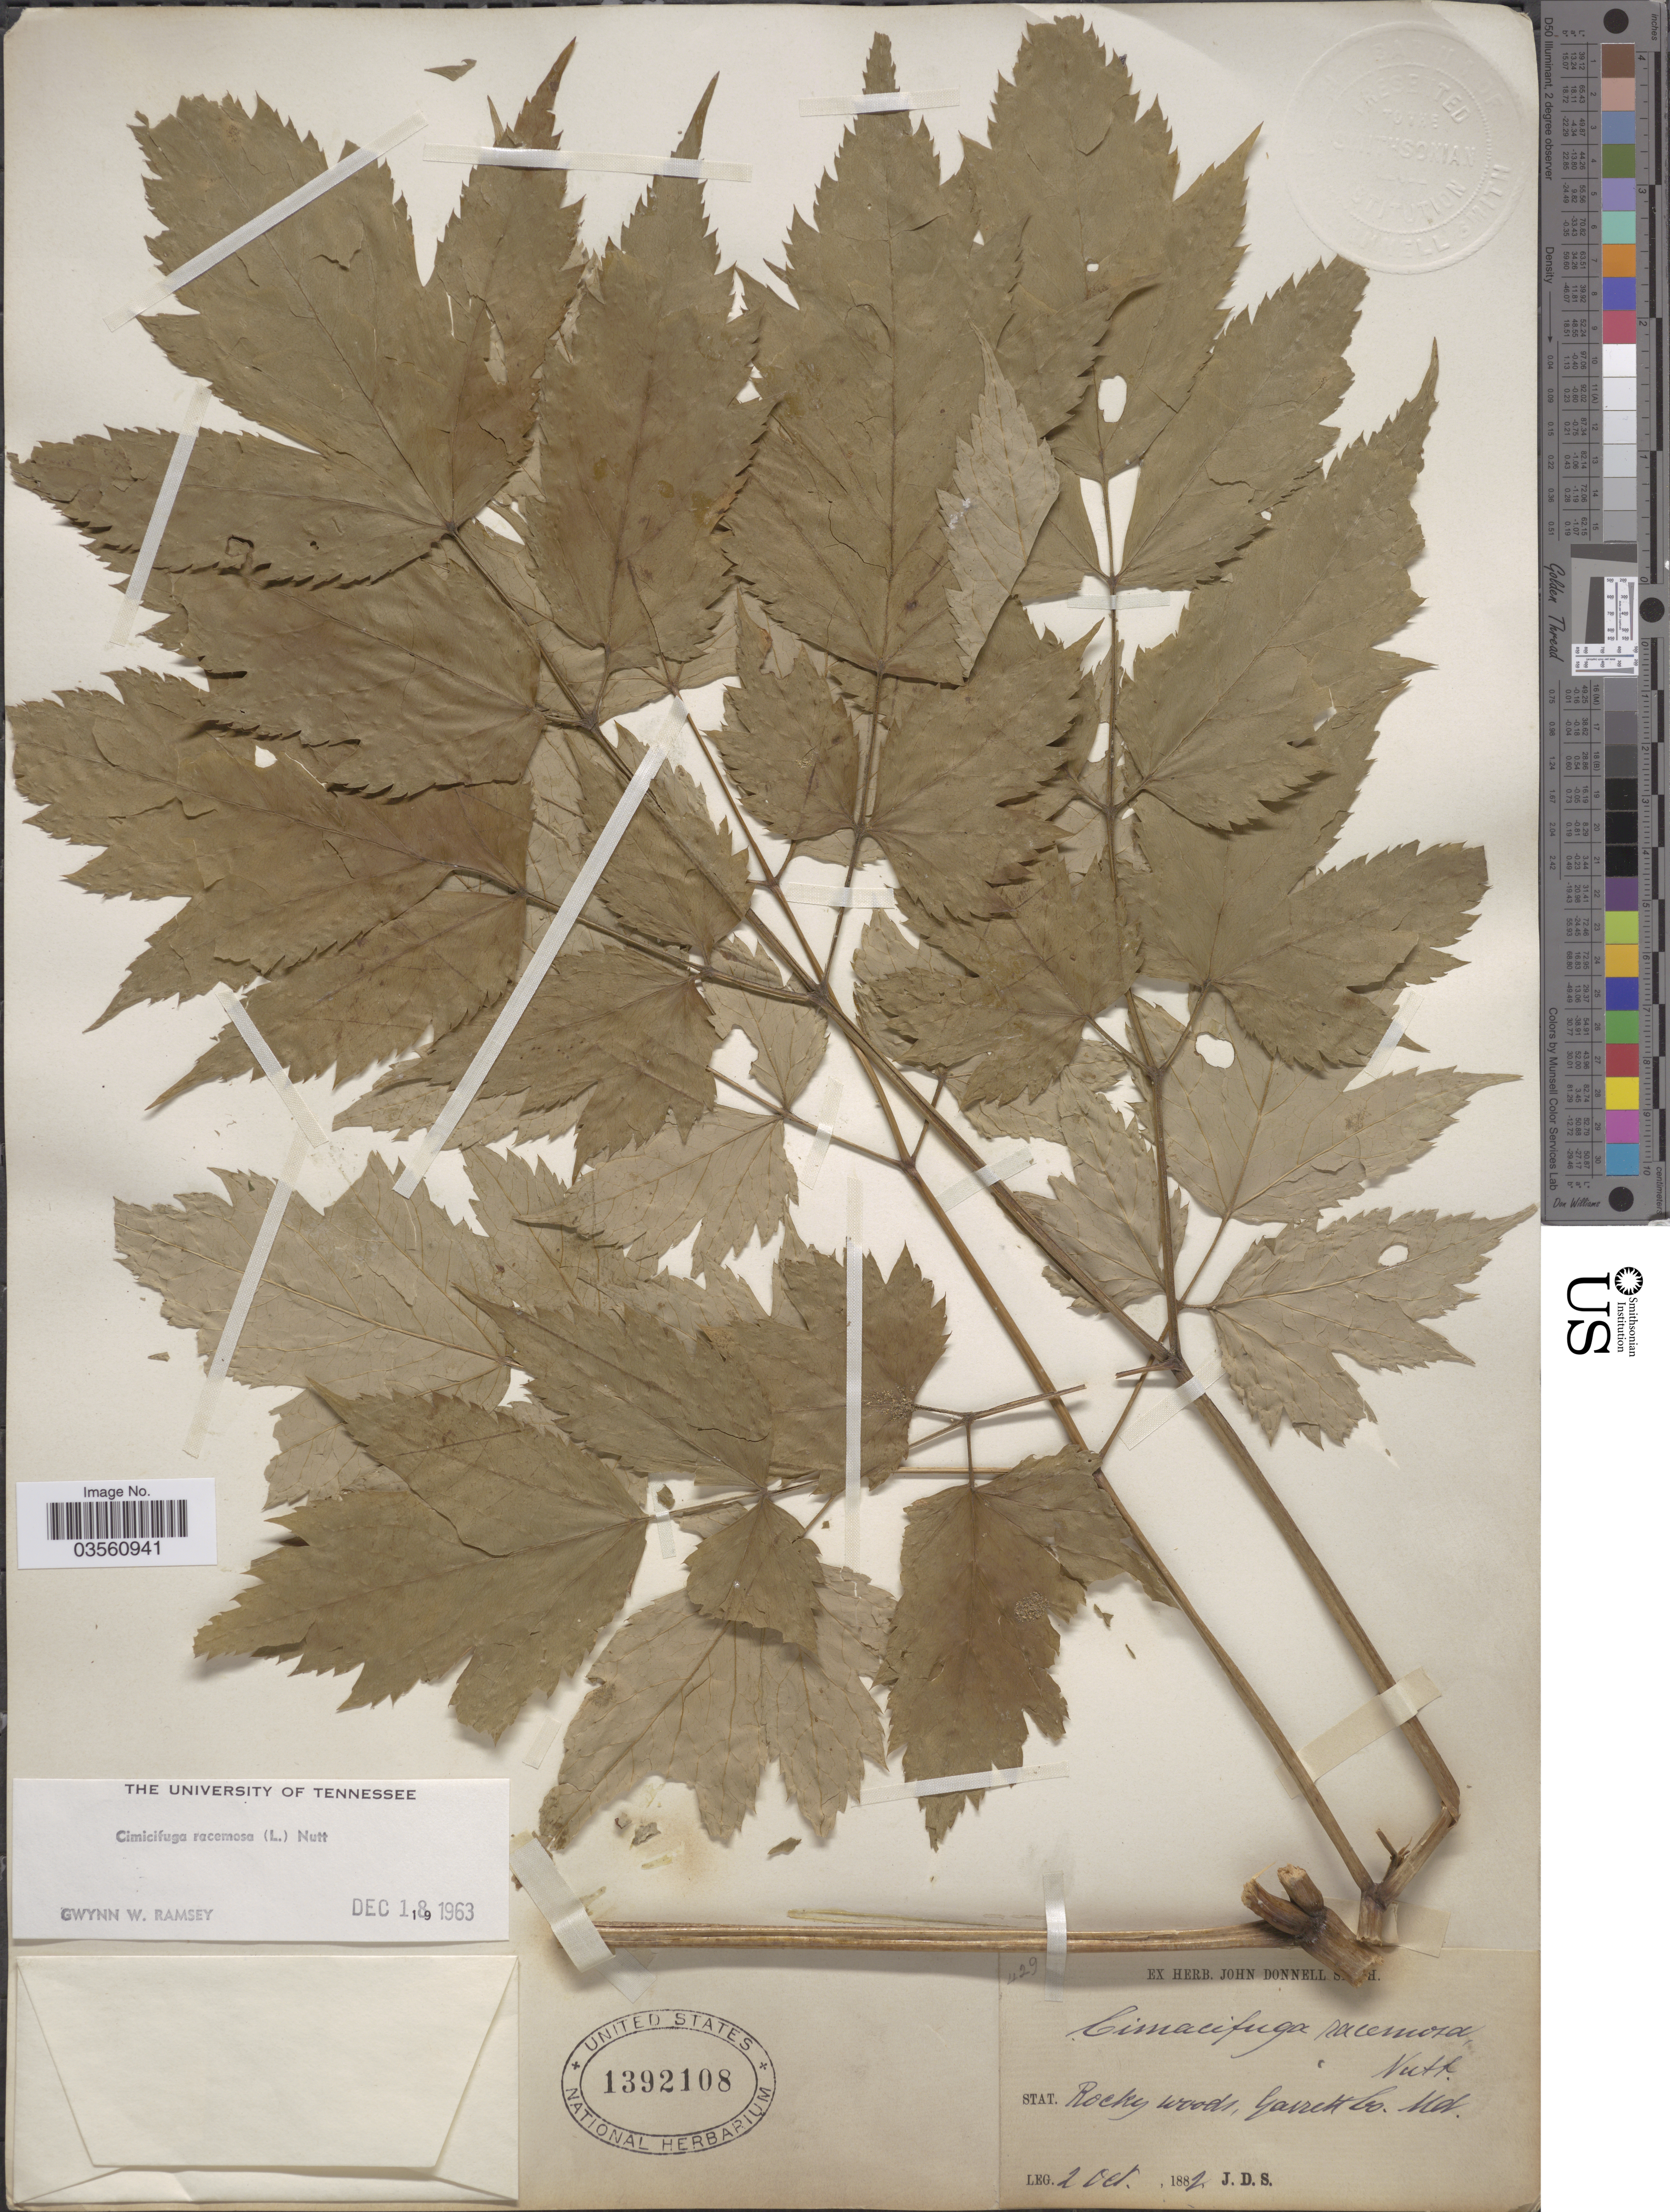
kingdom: Plantae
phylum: Tracheophyta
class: Magnoliopsida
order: Ranunculales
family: Ranunculaceae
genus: Actaea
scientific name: Actaea racemosa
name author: L.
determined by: Strong, M. T., (US), Smithsonian Institution - National Museum of Natural History (UNITED STATES)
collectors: J. Donnell Smith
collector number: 429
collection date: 1882-10-02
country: United States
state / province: Maryland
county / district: Garrett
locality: Stat. Rocky woods, Garrett Co.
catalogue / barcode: US 1392108